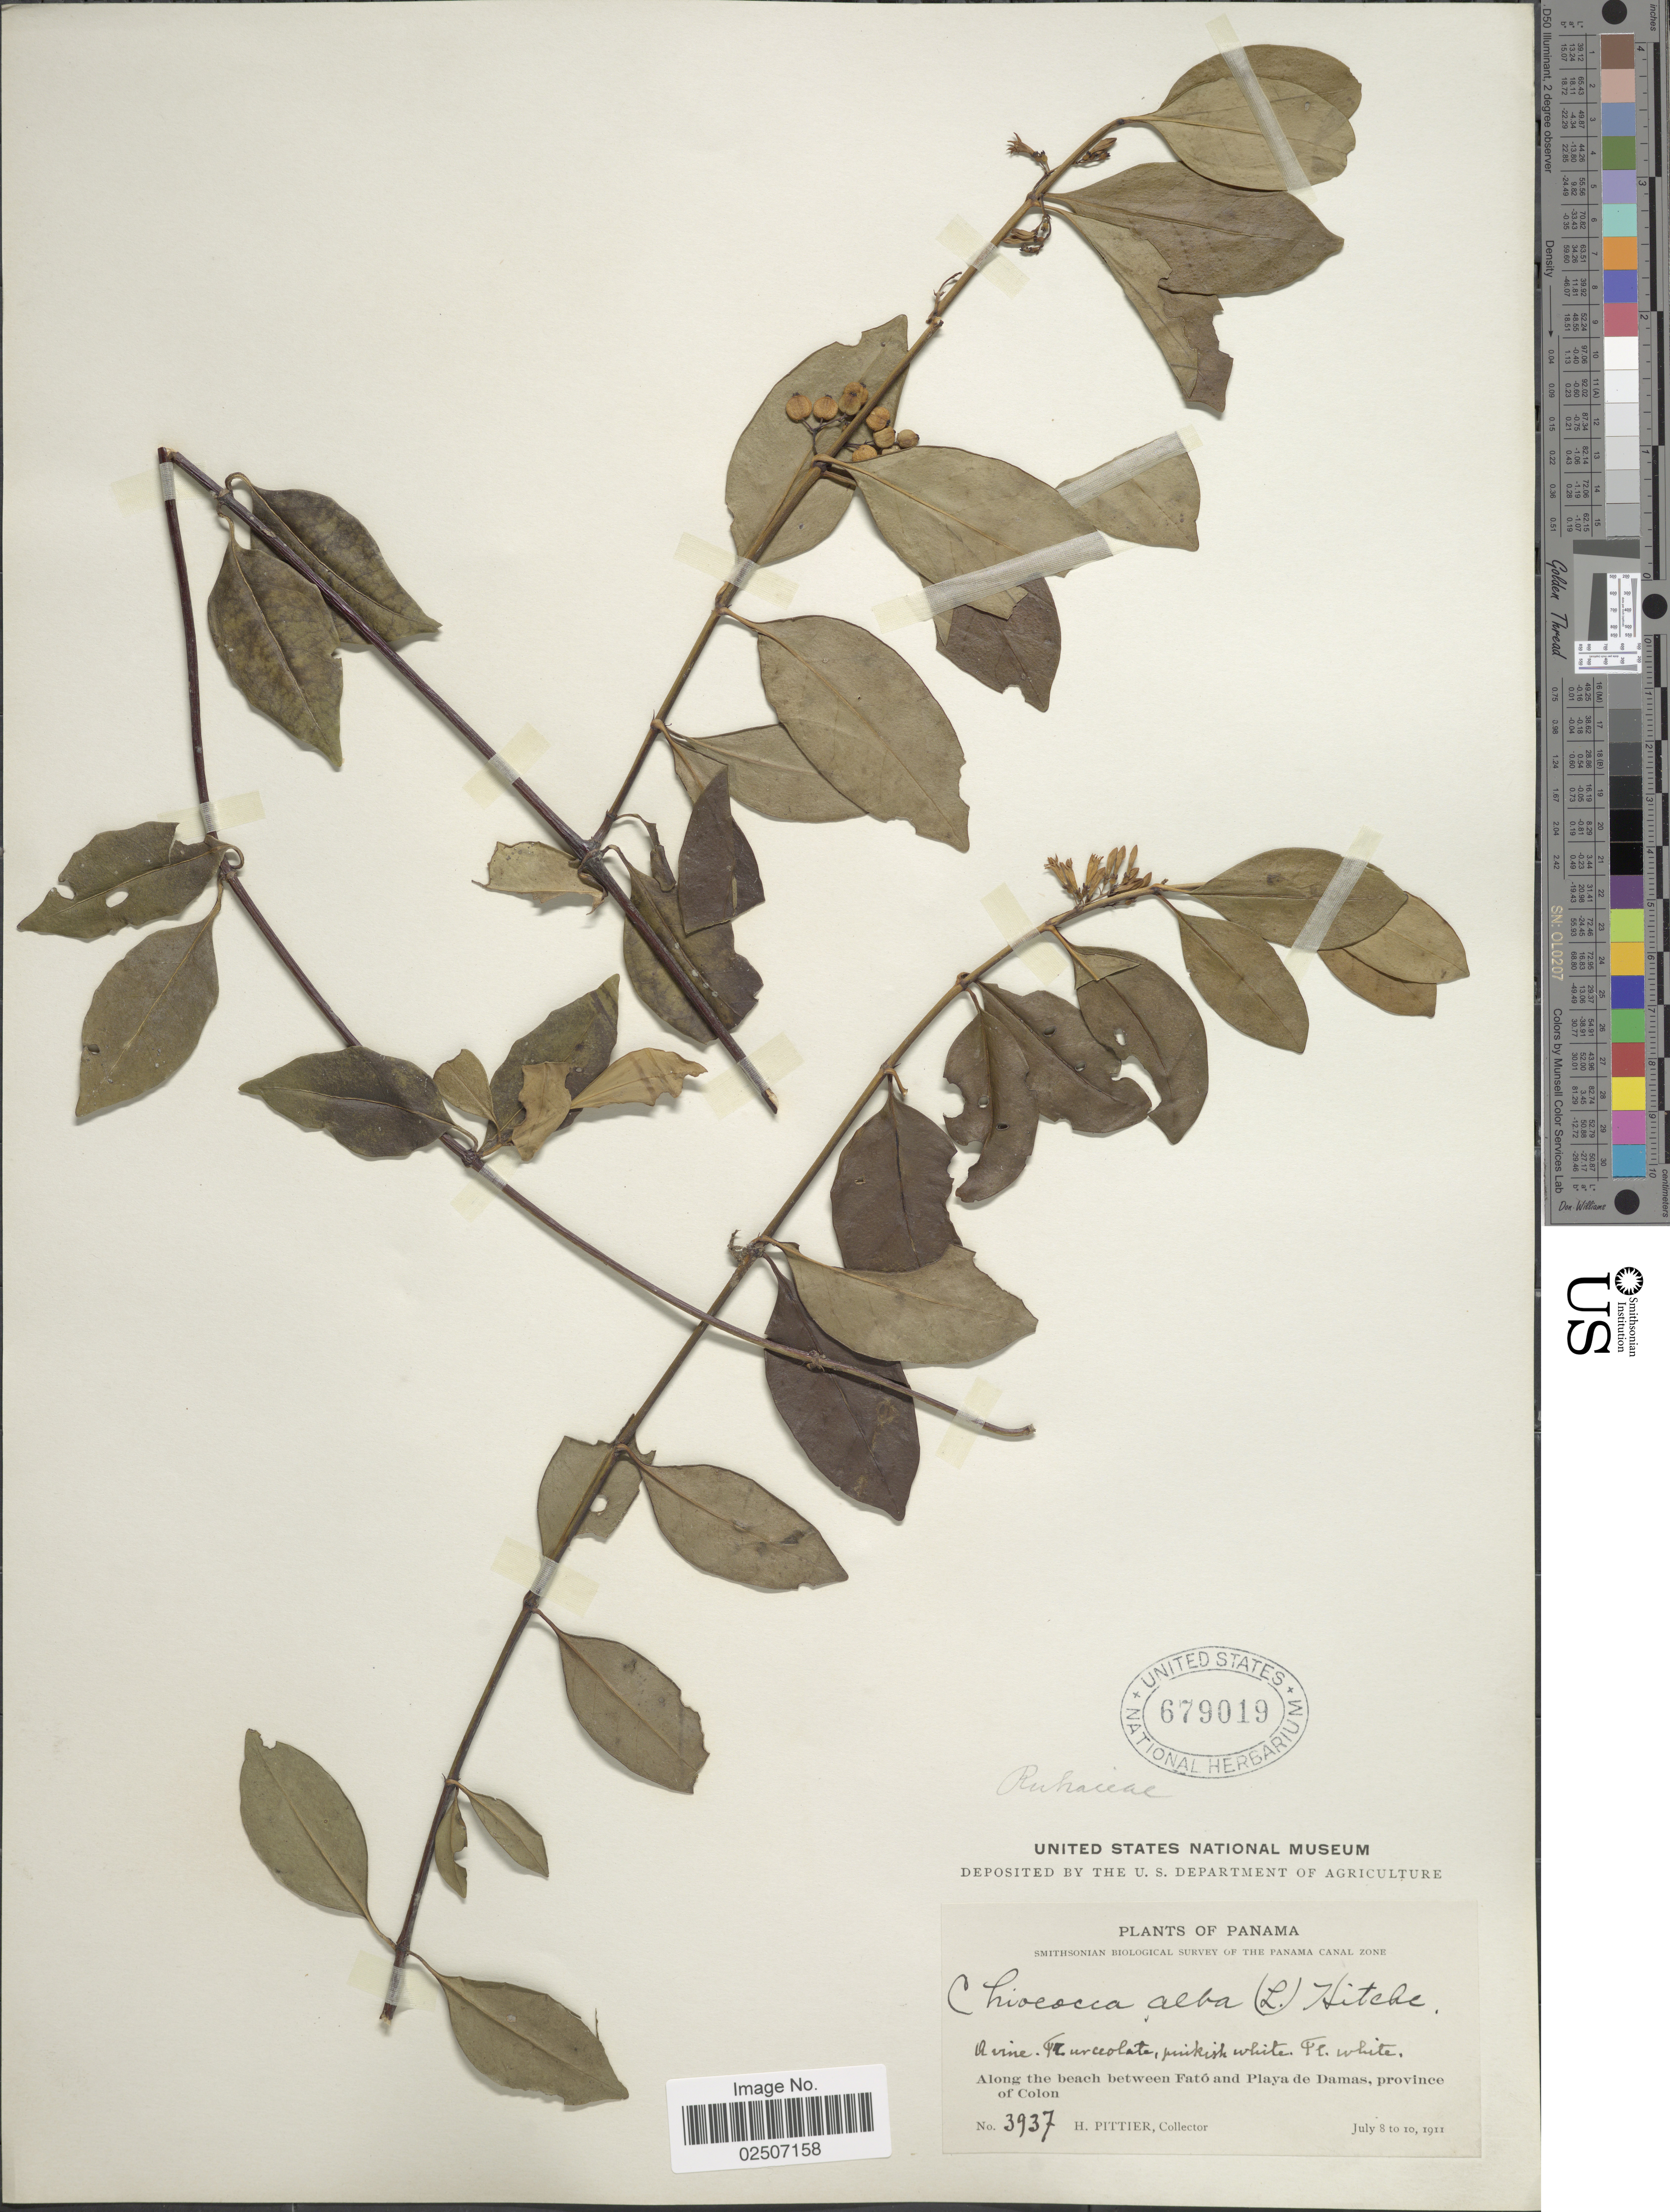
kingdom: Plantae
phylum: Tracheophyta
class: Magnoliopsida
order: Gentianales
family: Rubiaceae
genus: Chiococca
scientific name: Chiococca alba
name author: (L.) Hitchc.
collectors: H. F. Pittier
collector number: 3937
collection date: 1911-07-08/1911-07-10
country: Panama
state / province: Colón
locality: Along the beach between Fato and Playa de Damas, province of Colon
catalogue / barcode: US 679019